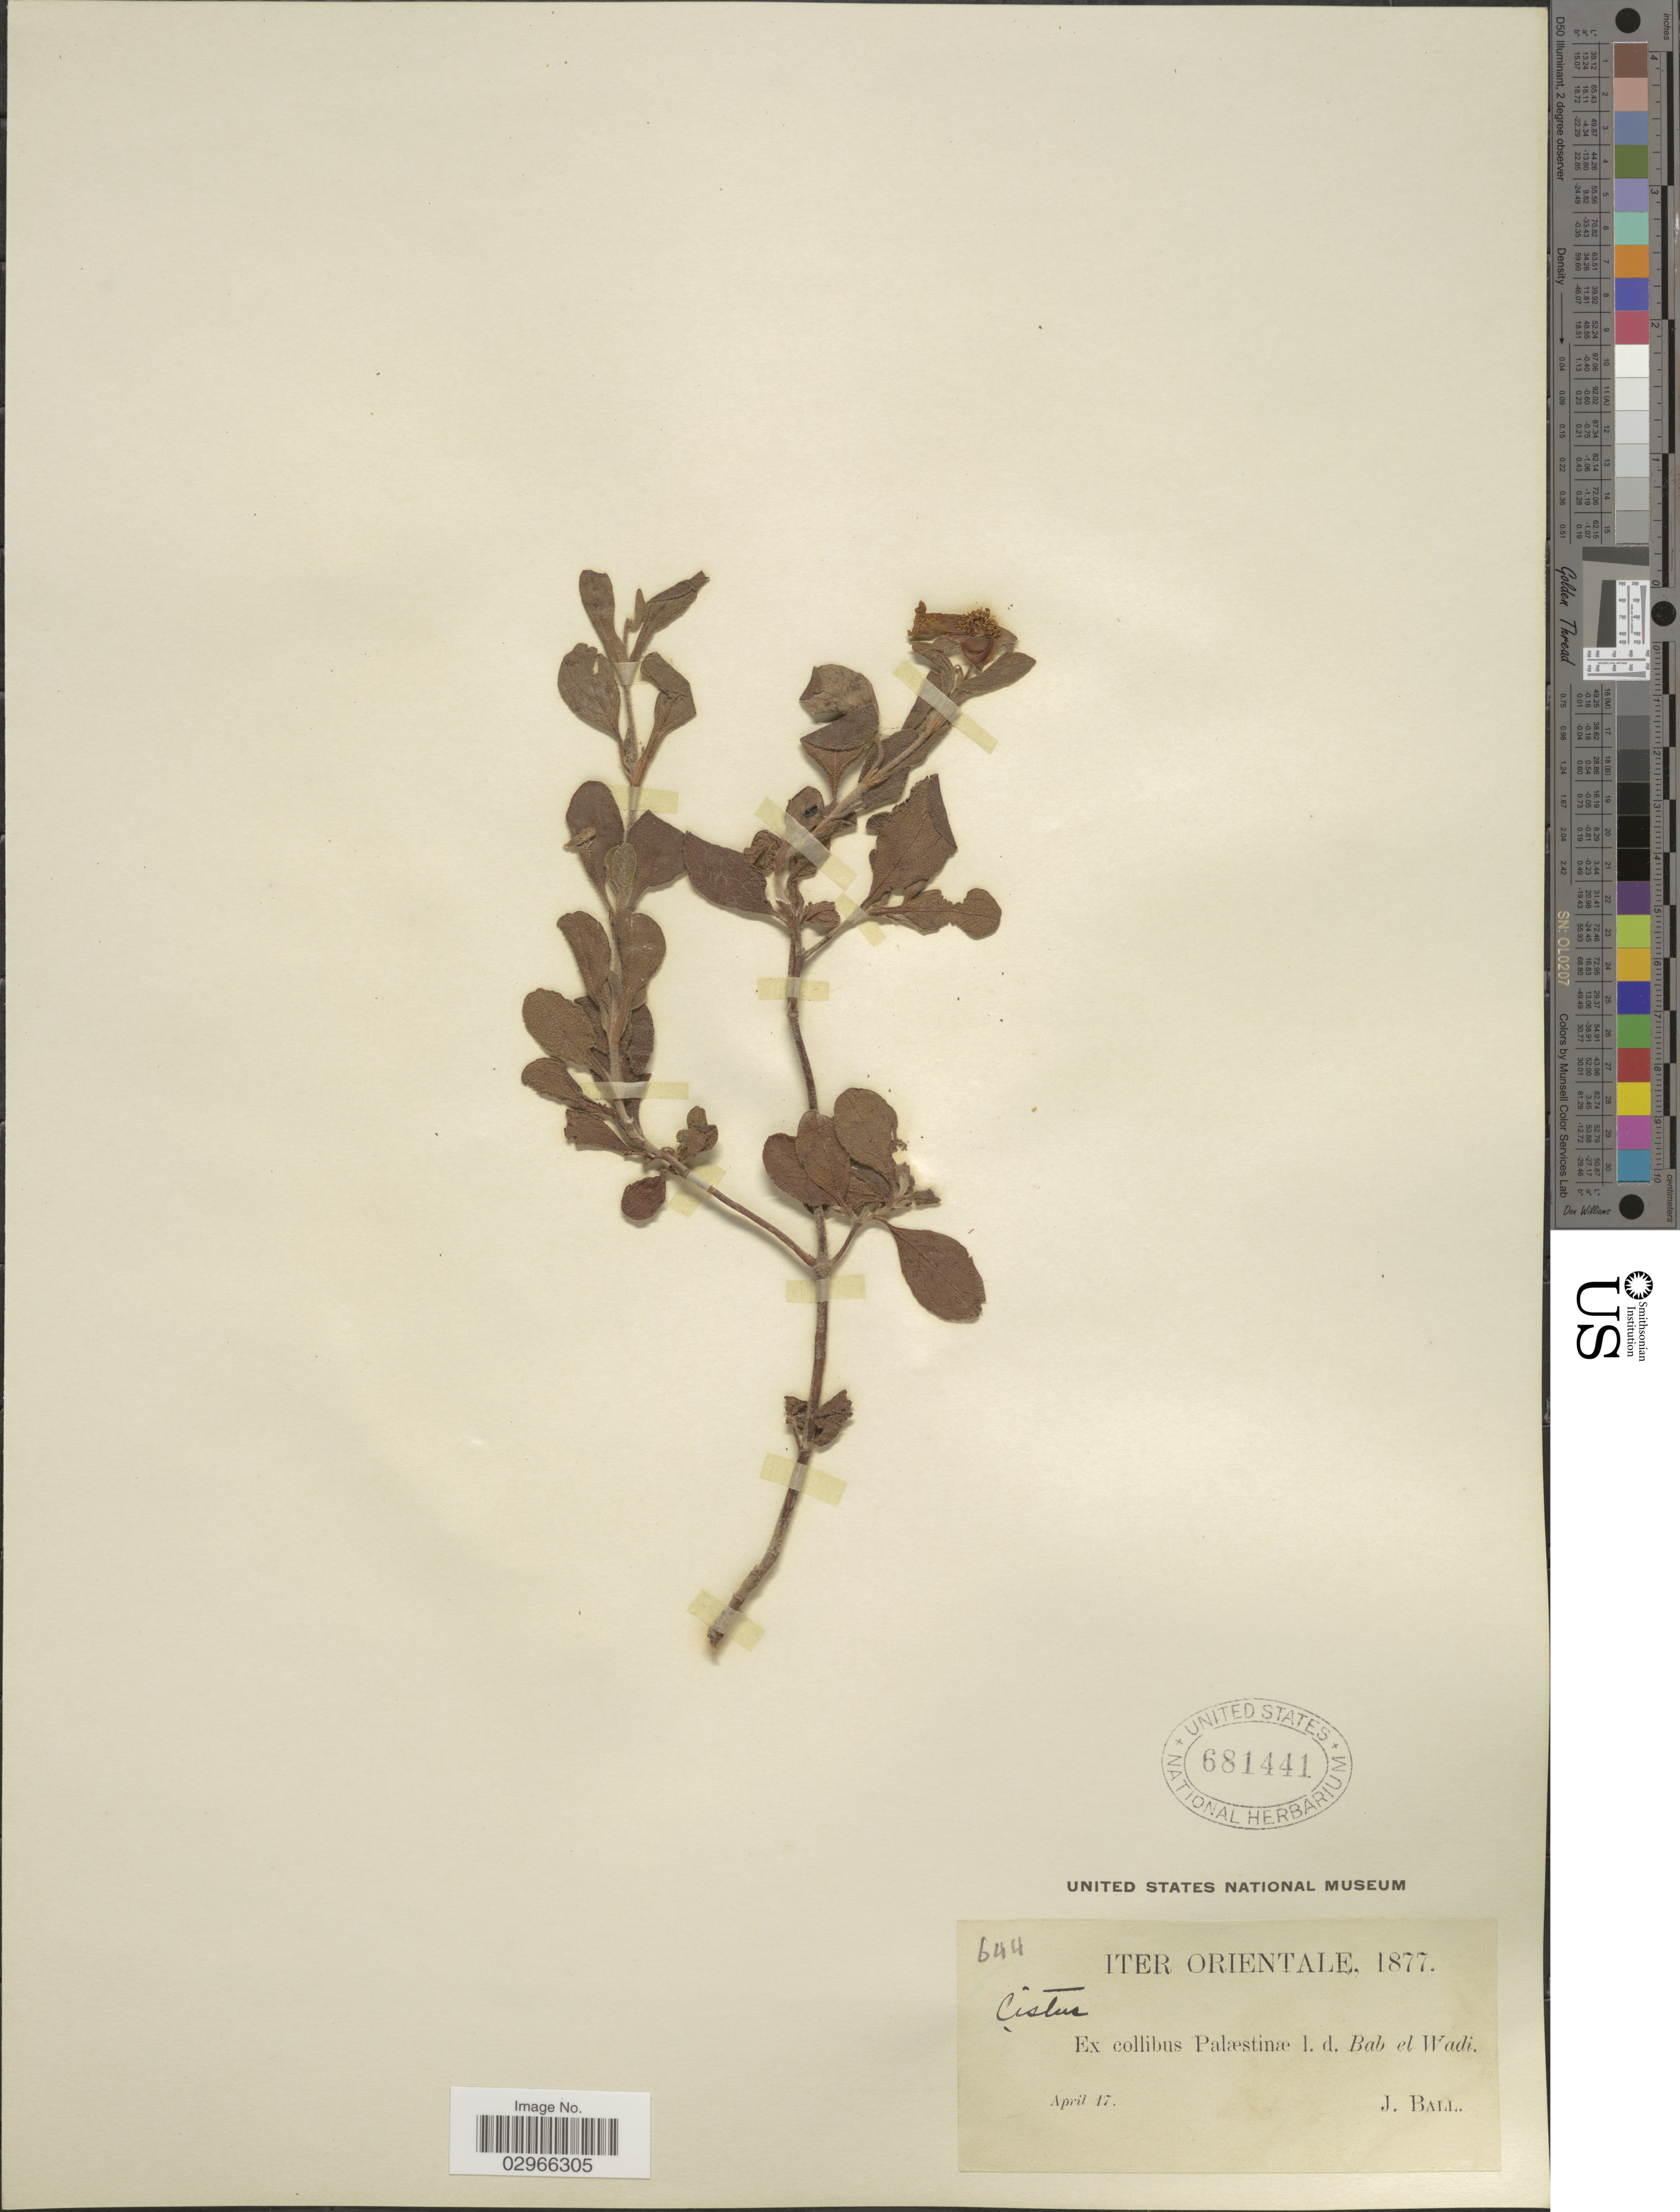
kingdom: Plantae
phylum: Tracheophyta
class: Magnoliopsida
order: Malvales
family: Cistaceae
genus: Cistus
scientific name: Cistus sp.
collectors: J. Ball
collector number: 644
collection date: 1877-04-17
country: Israel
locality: Orientale. Ex collibus Palæstinæ. l. d. Bab et Wadi.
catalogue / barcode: US 681441